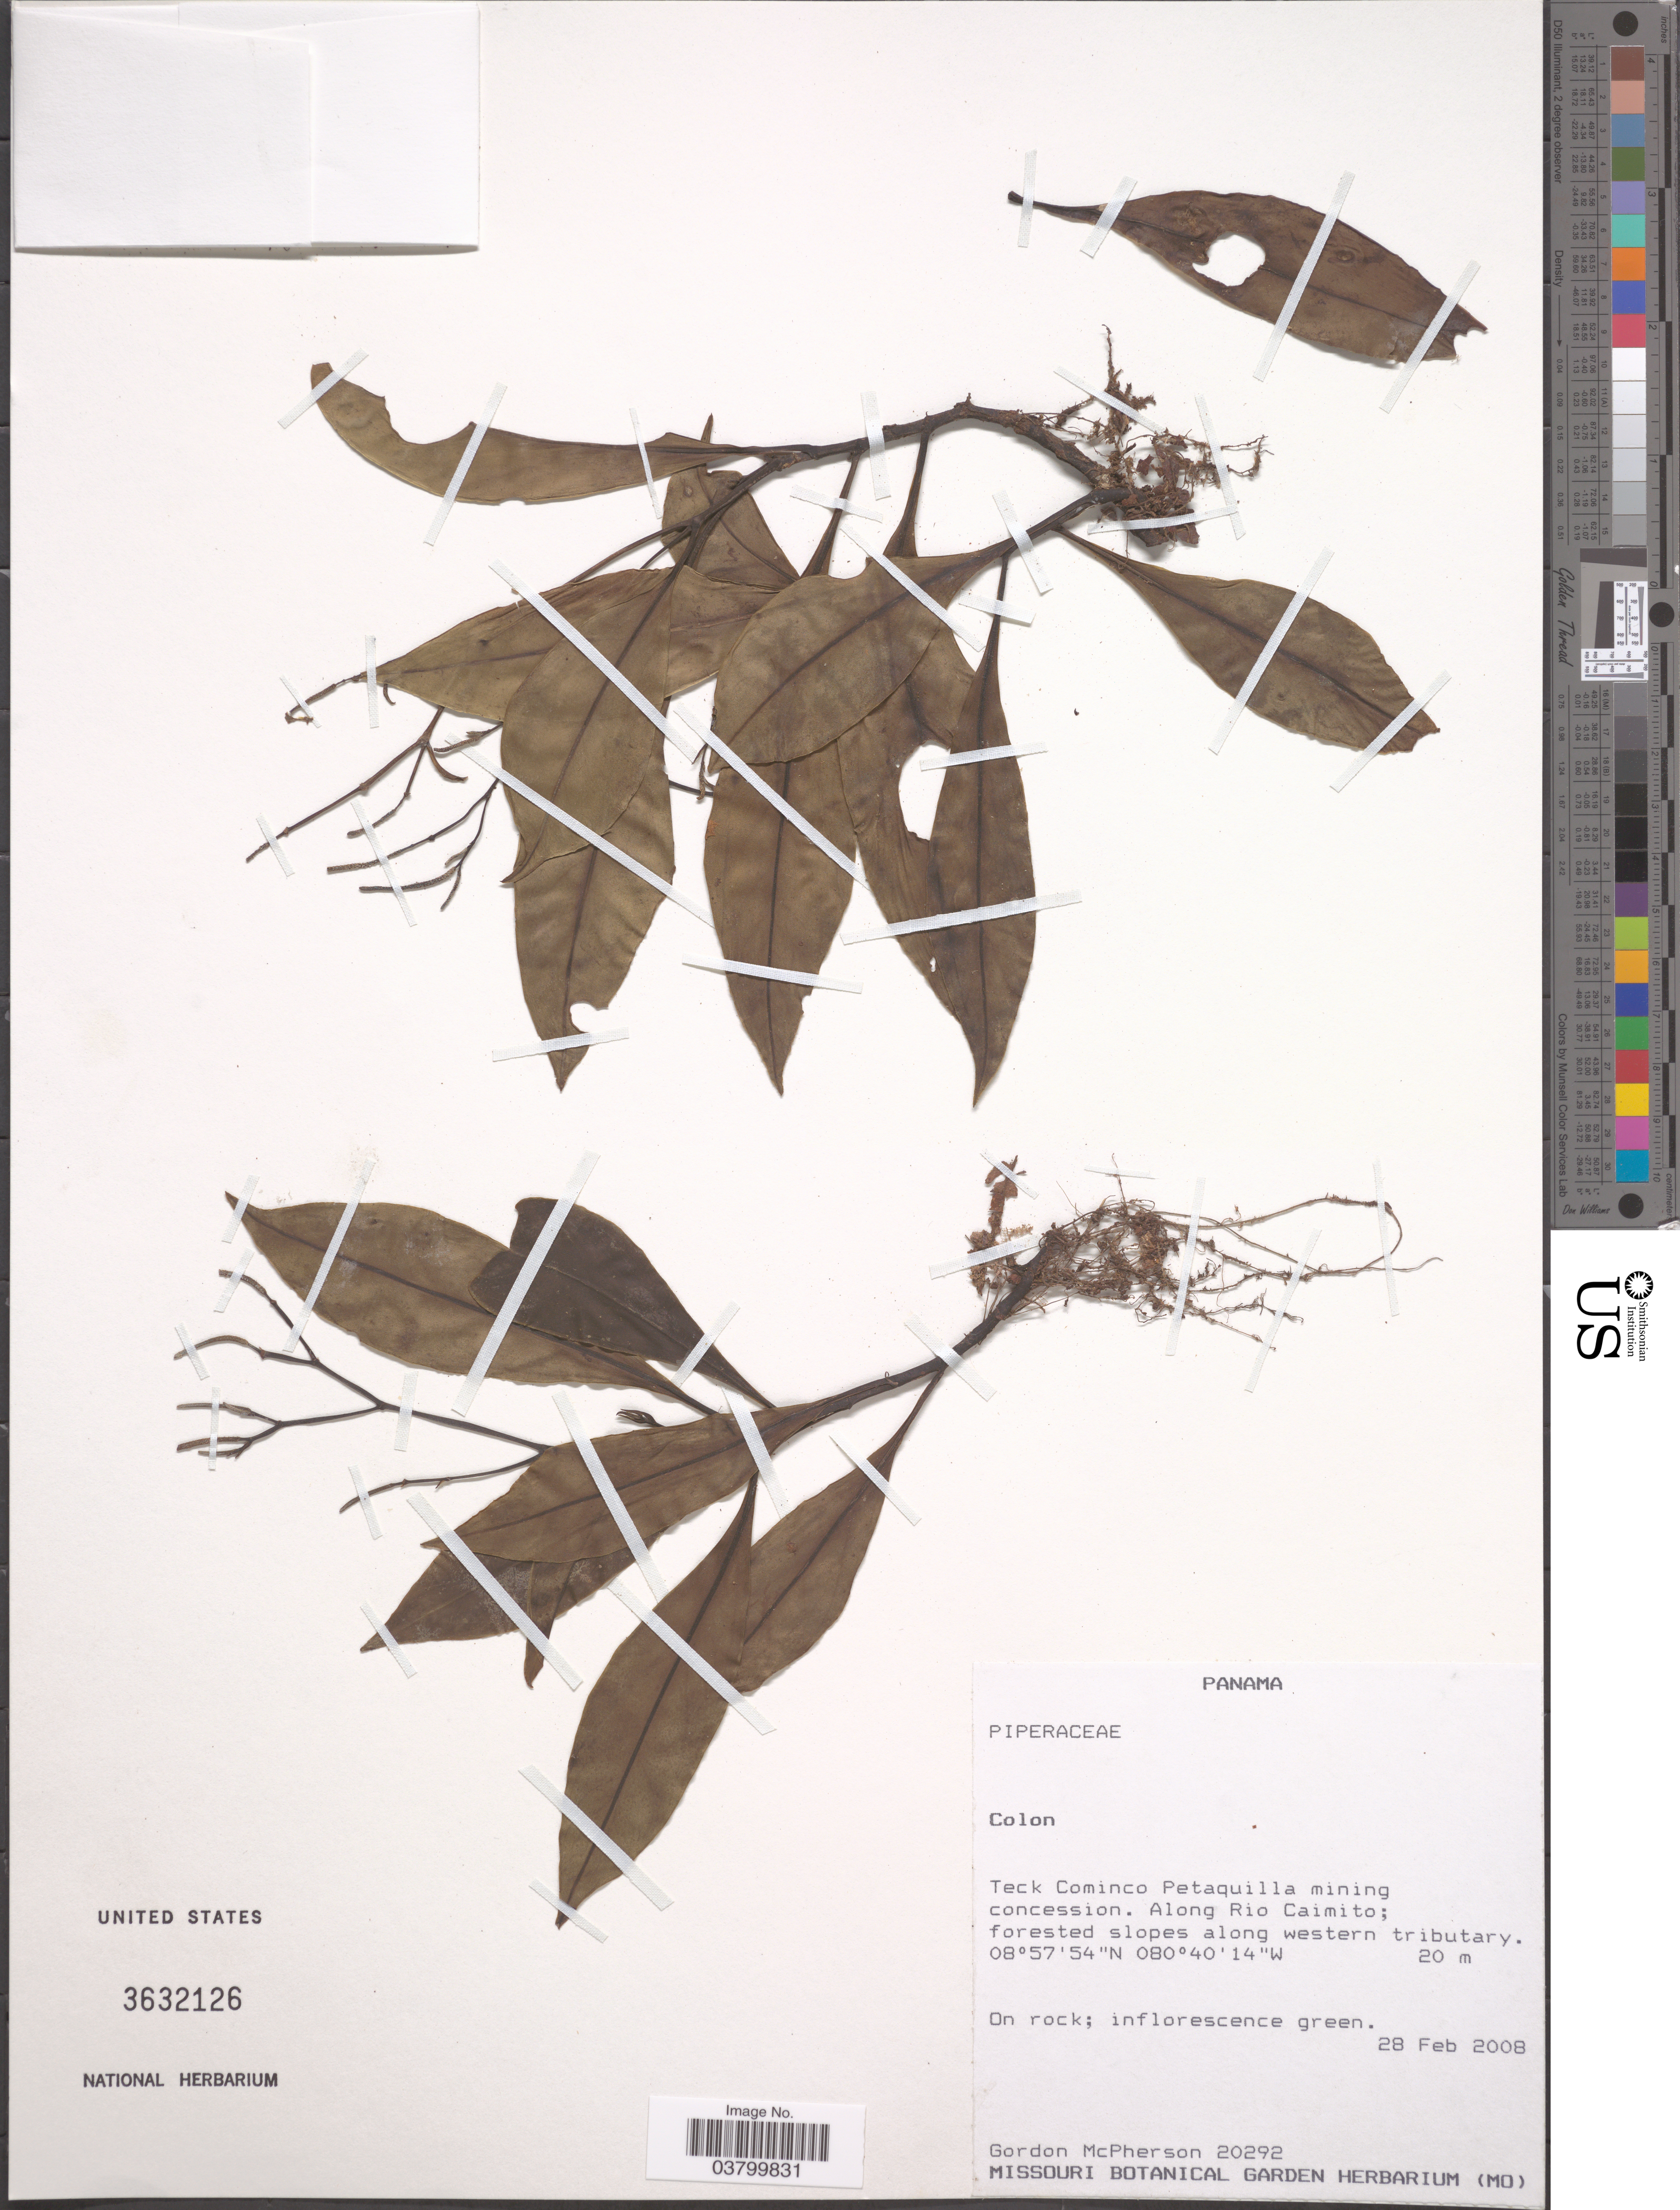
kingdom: Plantae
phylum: Tracheophyta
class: Magnoliopsida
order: Magnoliales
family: Annonaceae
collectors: G. McPherson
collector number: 20292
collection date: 2008-02-28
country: Panama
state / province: Colón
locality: Teck Cominco Petaquilla mining concession. Along Rio Caimito; forested slopes along western tributary.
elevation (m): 20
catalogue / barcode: US 3632126